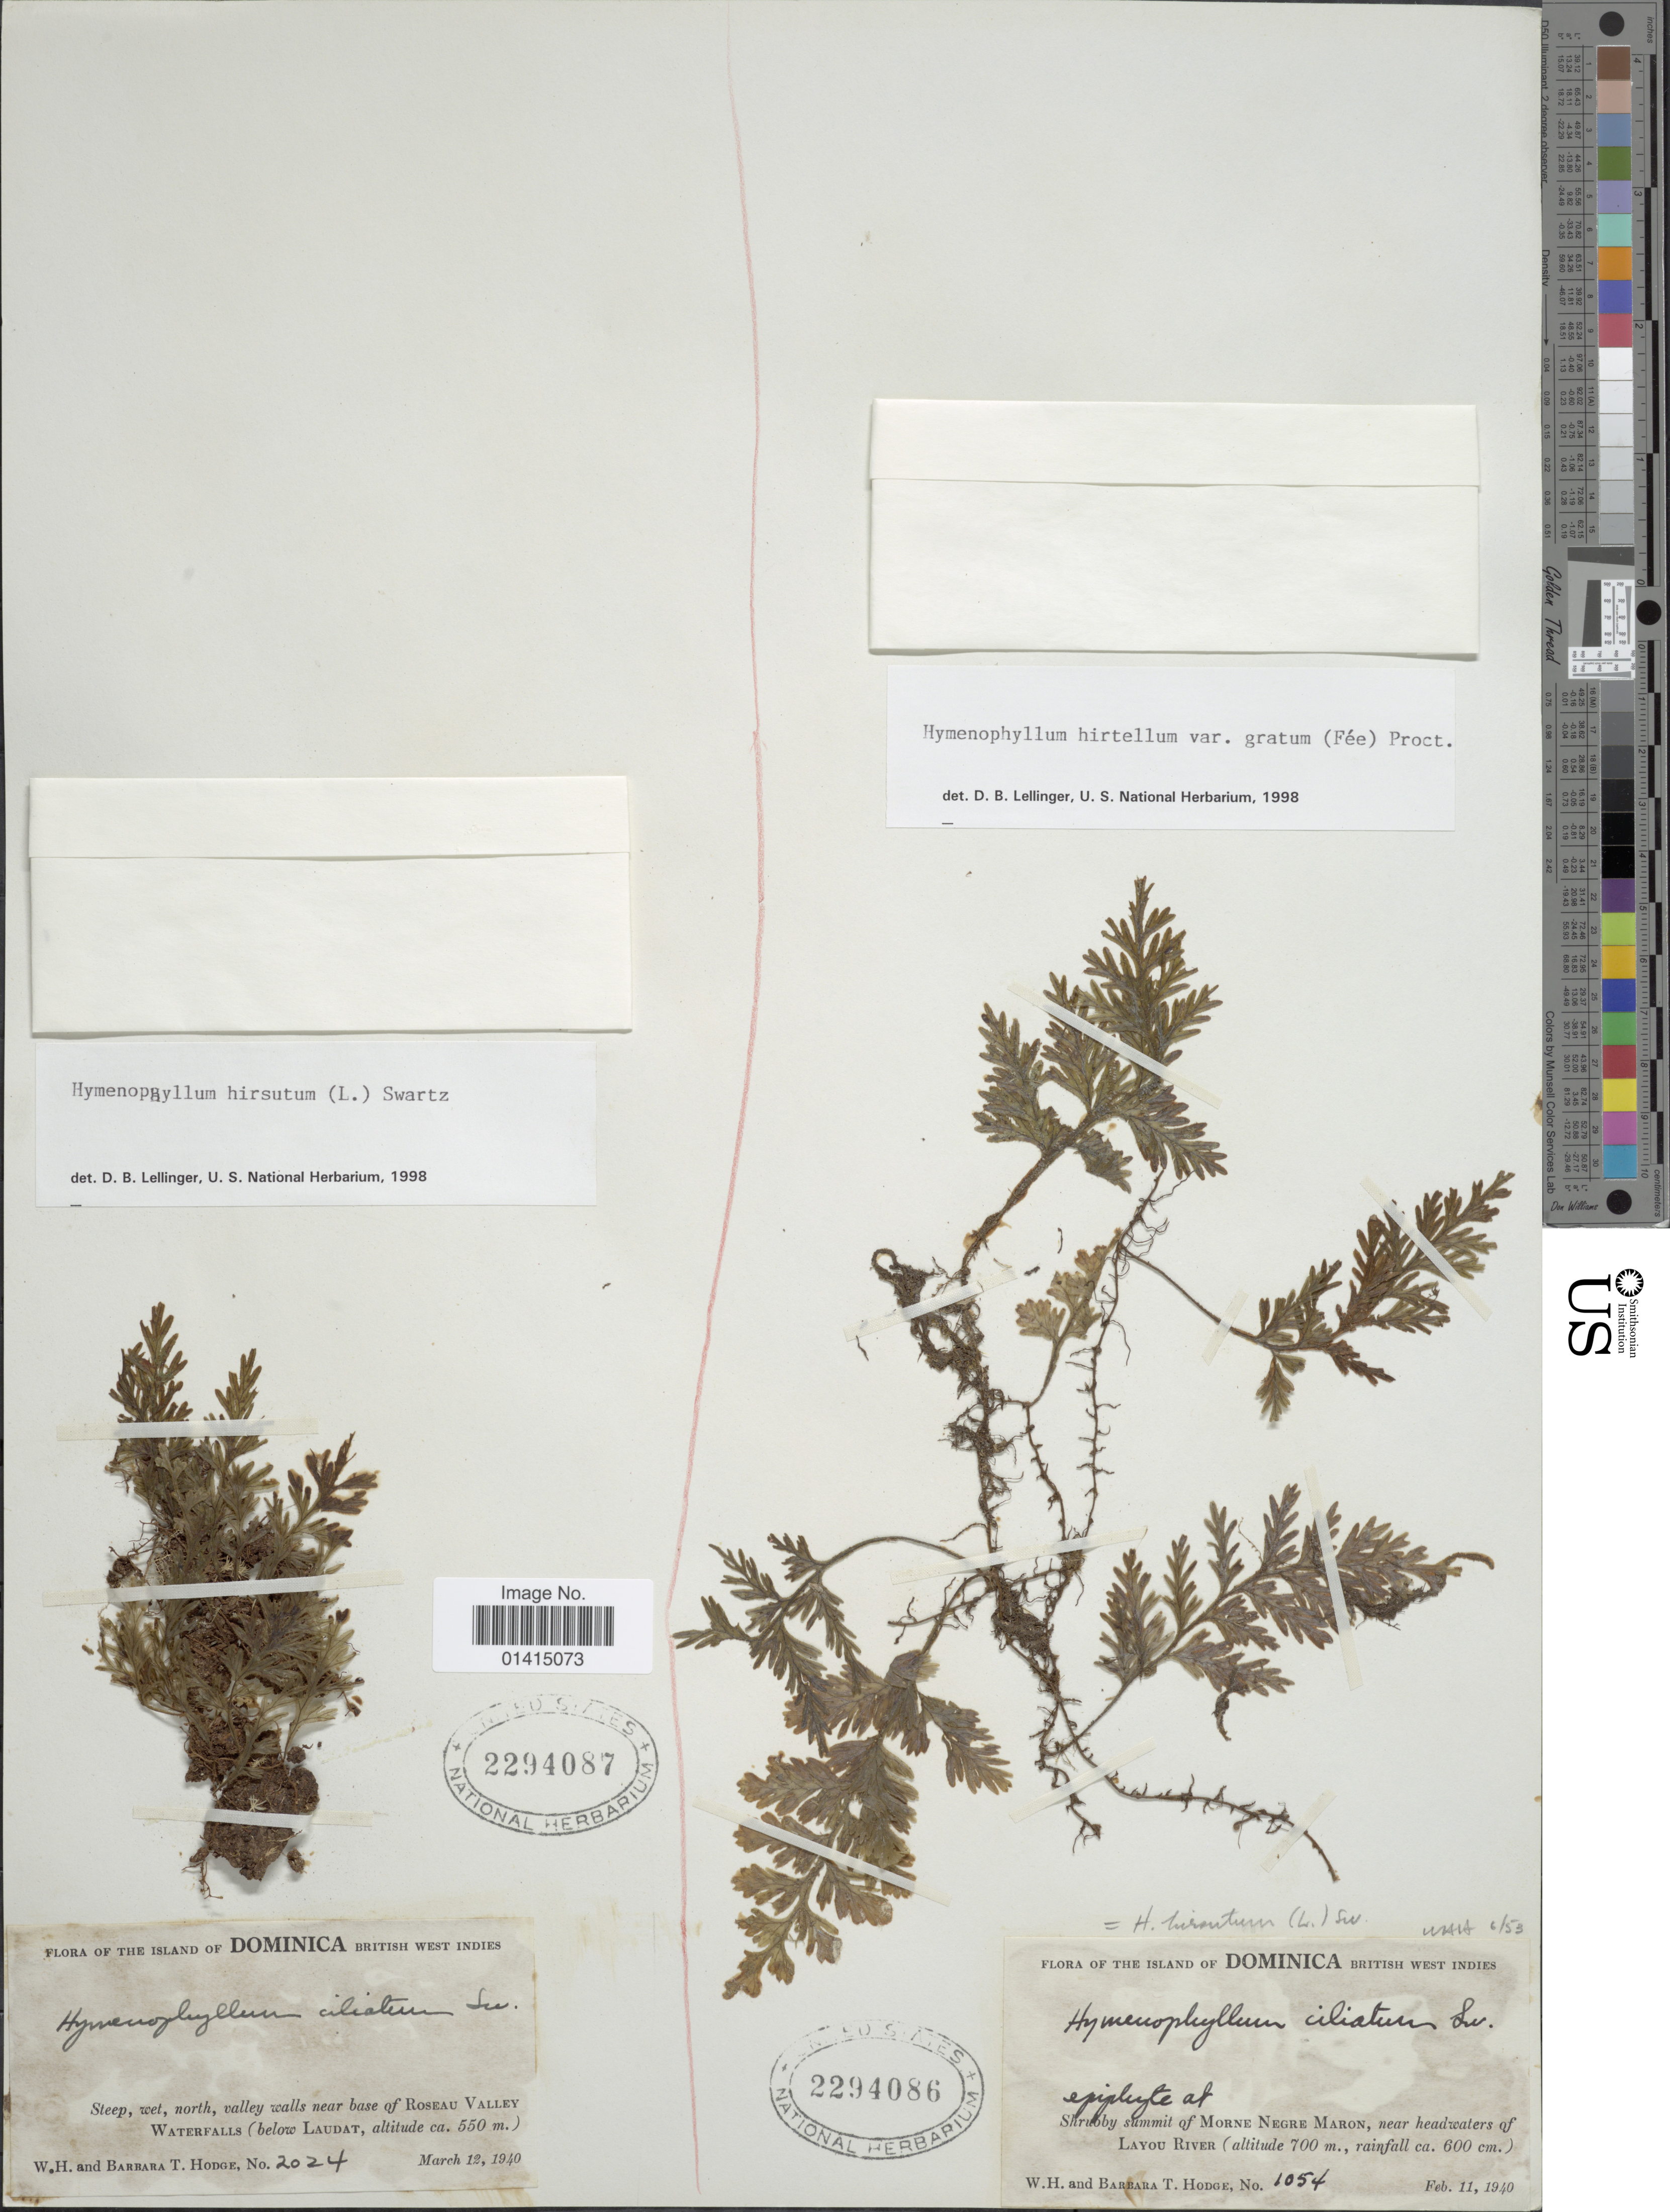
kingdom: Plantae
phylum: Tracheophyta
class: Polypodiopsida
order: Hymenophyllales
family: Hymenophyllaceae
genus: Hymenophyllum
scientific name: Hymenophyllum hirtellum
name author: Sw. in Schrad.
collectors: W. Hodge & B. Hodge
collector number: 1054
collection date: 1940-02-11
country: Dominica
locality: Island of Dominica British West Indies, shrubby summit of Morne Negre Maron, near headwaters of Layou River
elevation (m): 700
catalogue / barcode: US 2294086